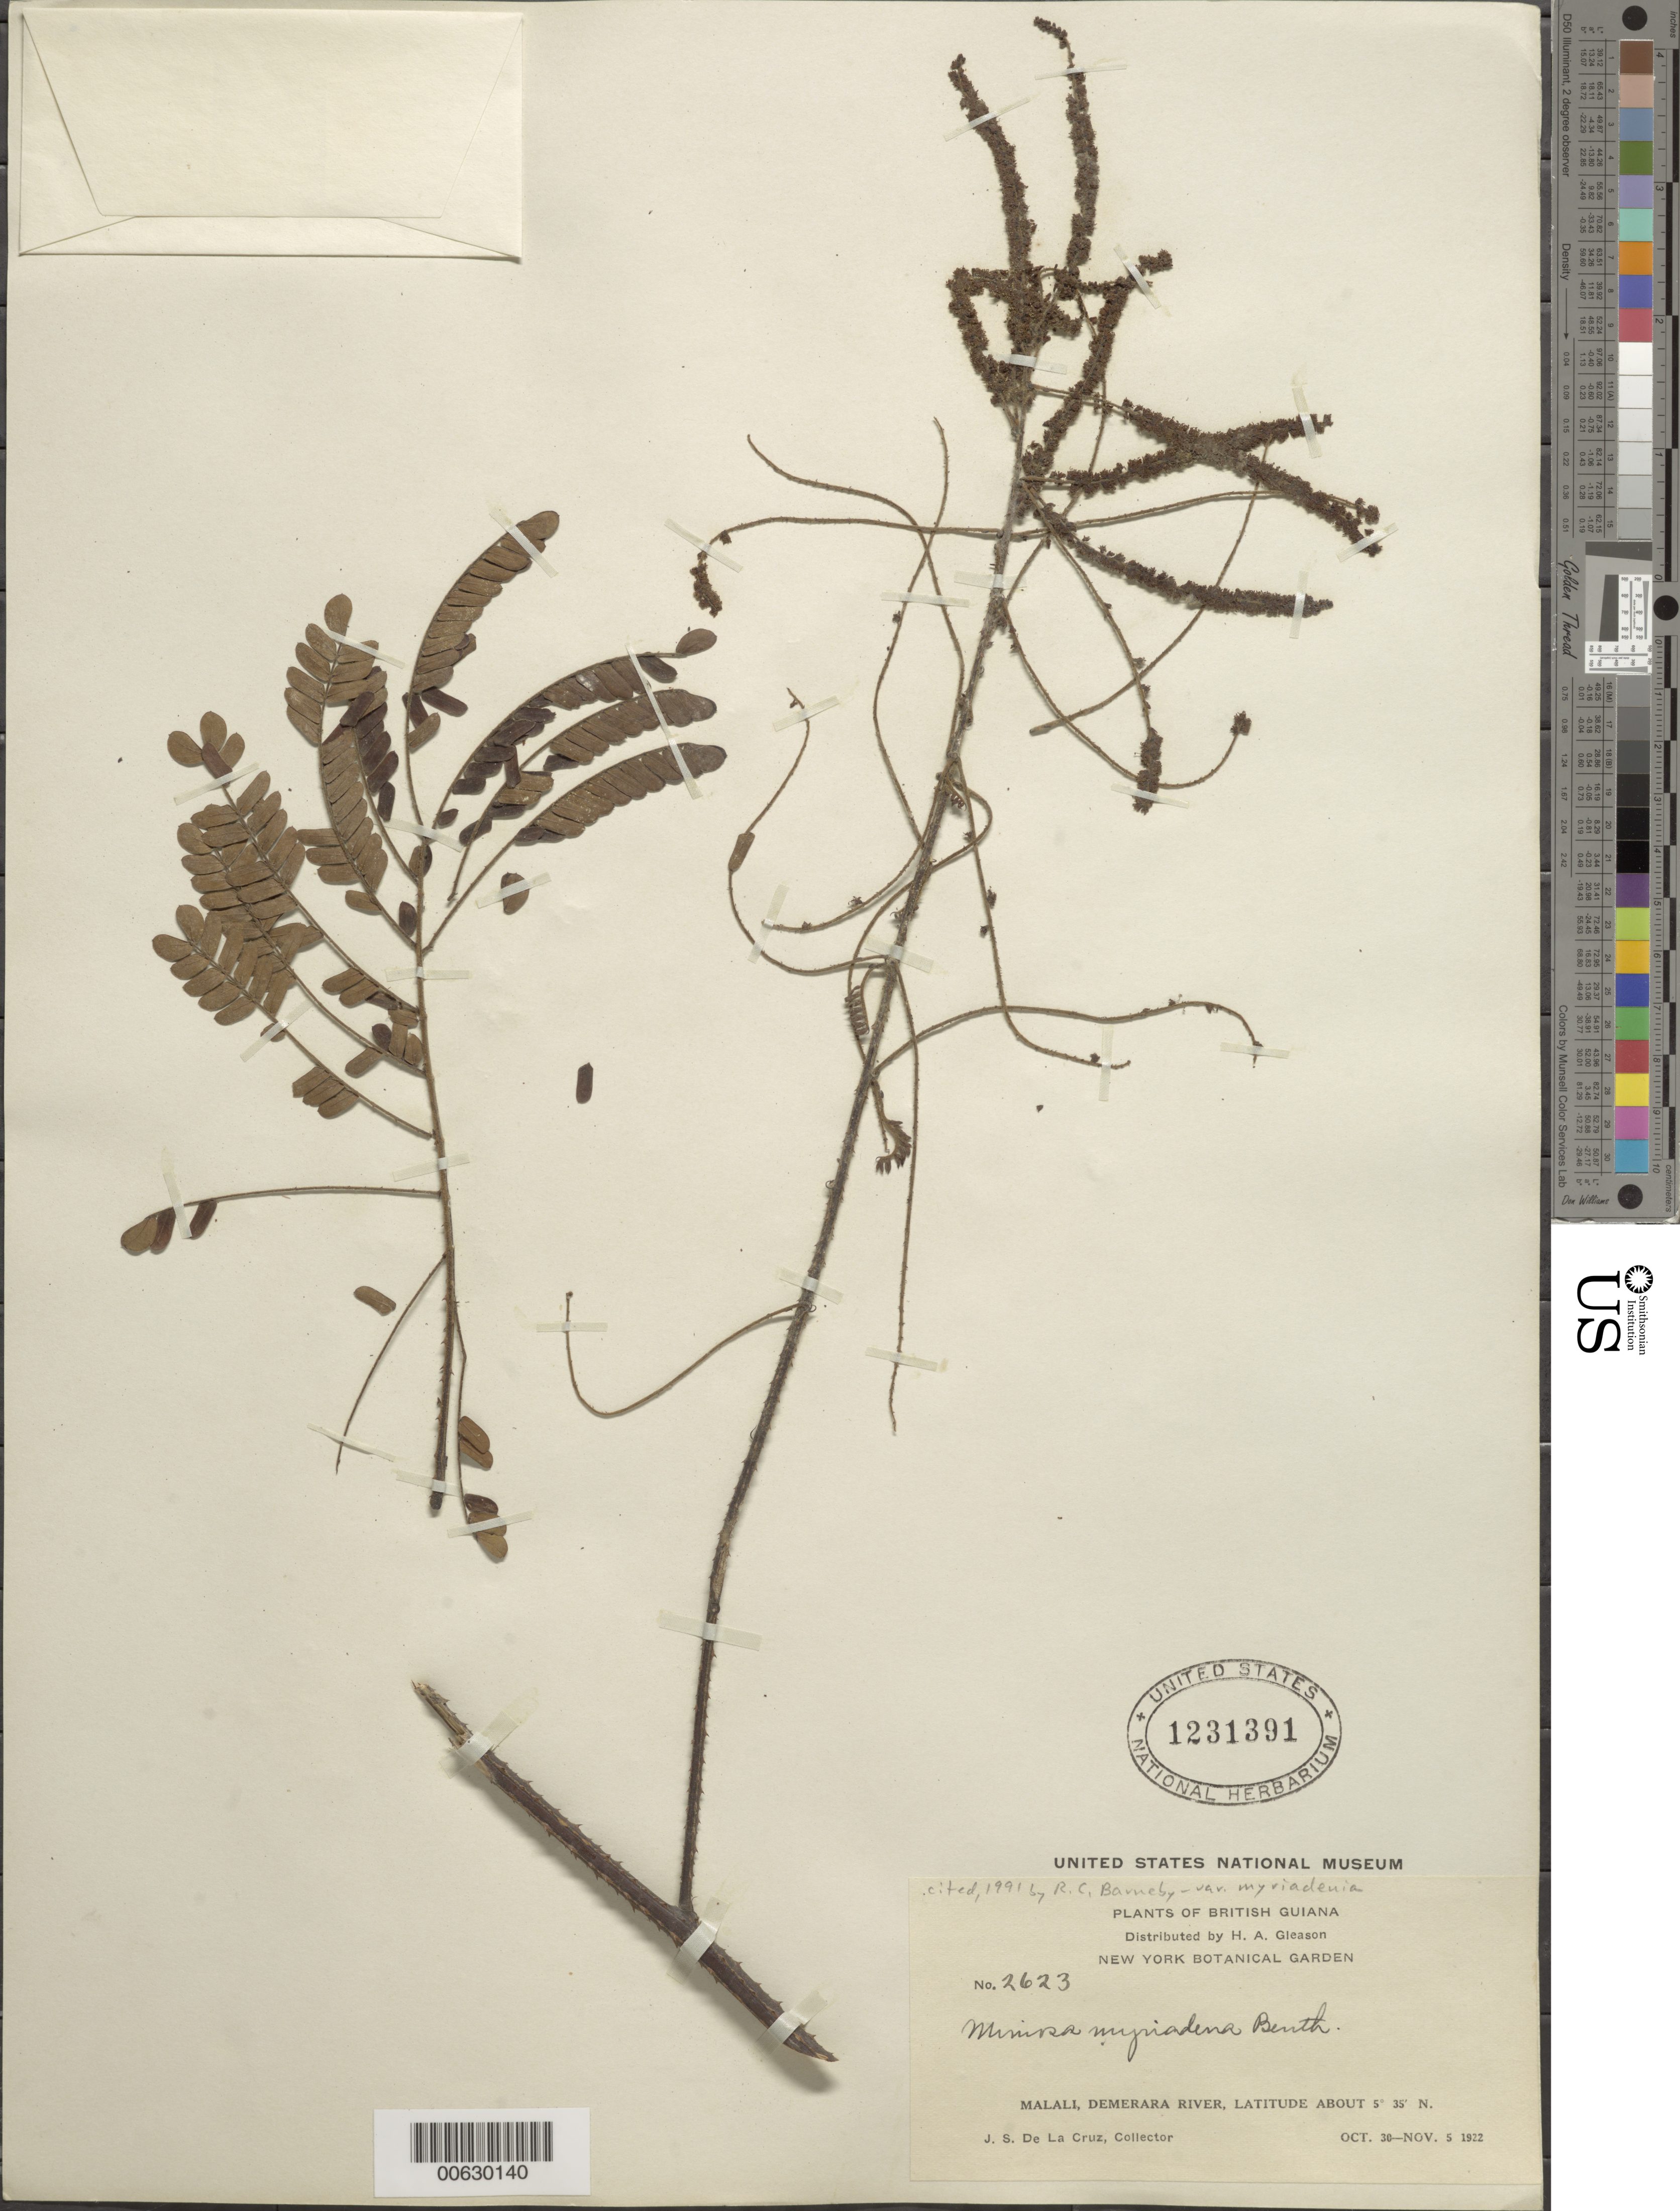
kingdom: Plantae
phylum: Tracheophyta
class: Magnoliopsida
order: Fabales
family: Fabaceae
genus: Mimosa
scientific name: Mimosa myriadenia var. myriadenia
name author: (Benth.) Benth.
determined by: Barneby, Rupert C., (NY)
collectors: J. S. de la Cruz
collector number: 2623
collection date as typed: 30-Oct-22 to 5-Nov-22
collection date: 1922-10-30/1922-11-05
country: Guyana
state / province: U. Demerara-Berbice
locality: Malali, Demerara R.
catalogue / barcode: US 1231391